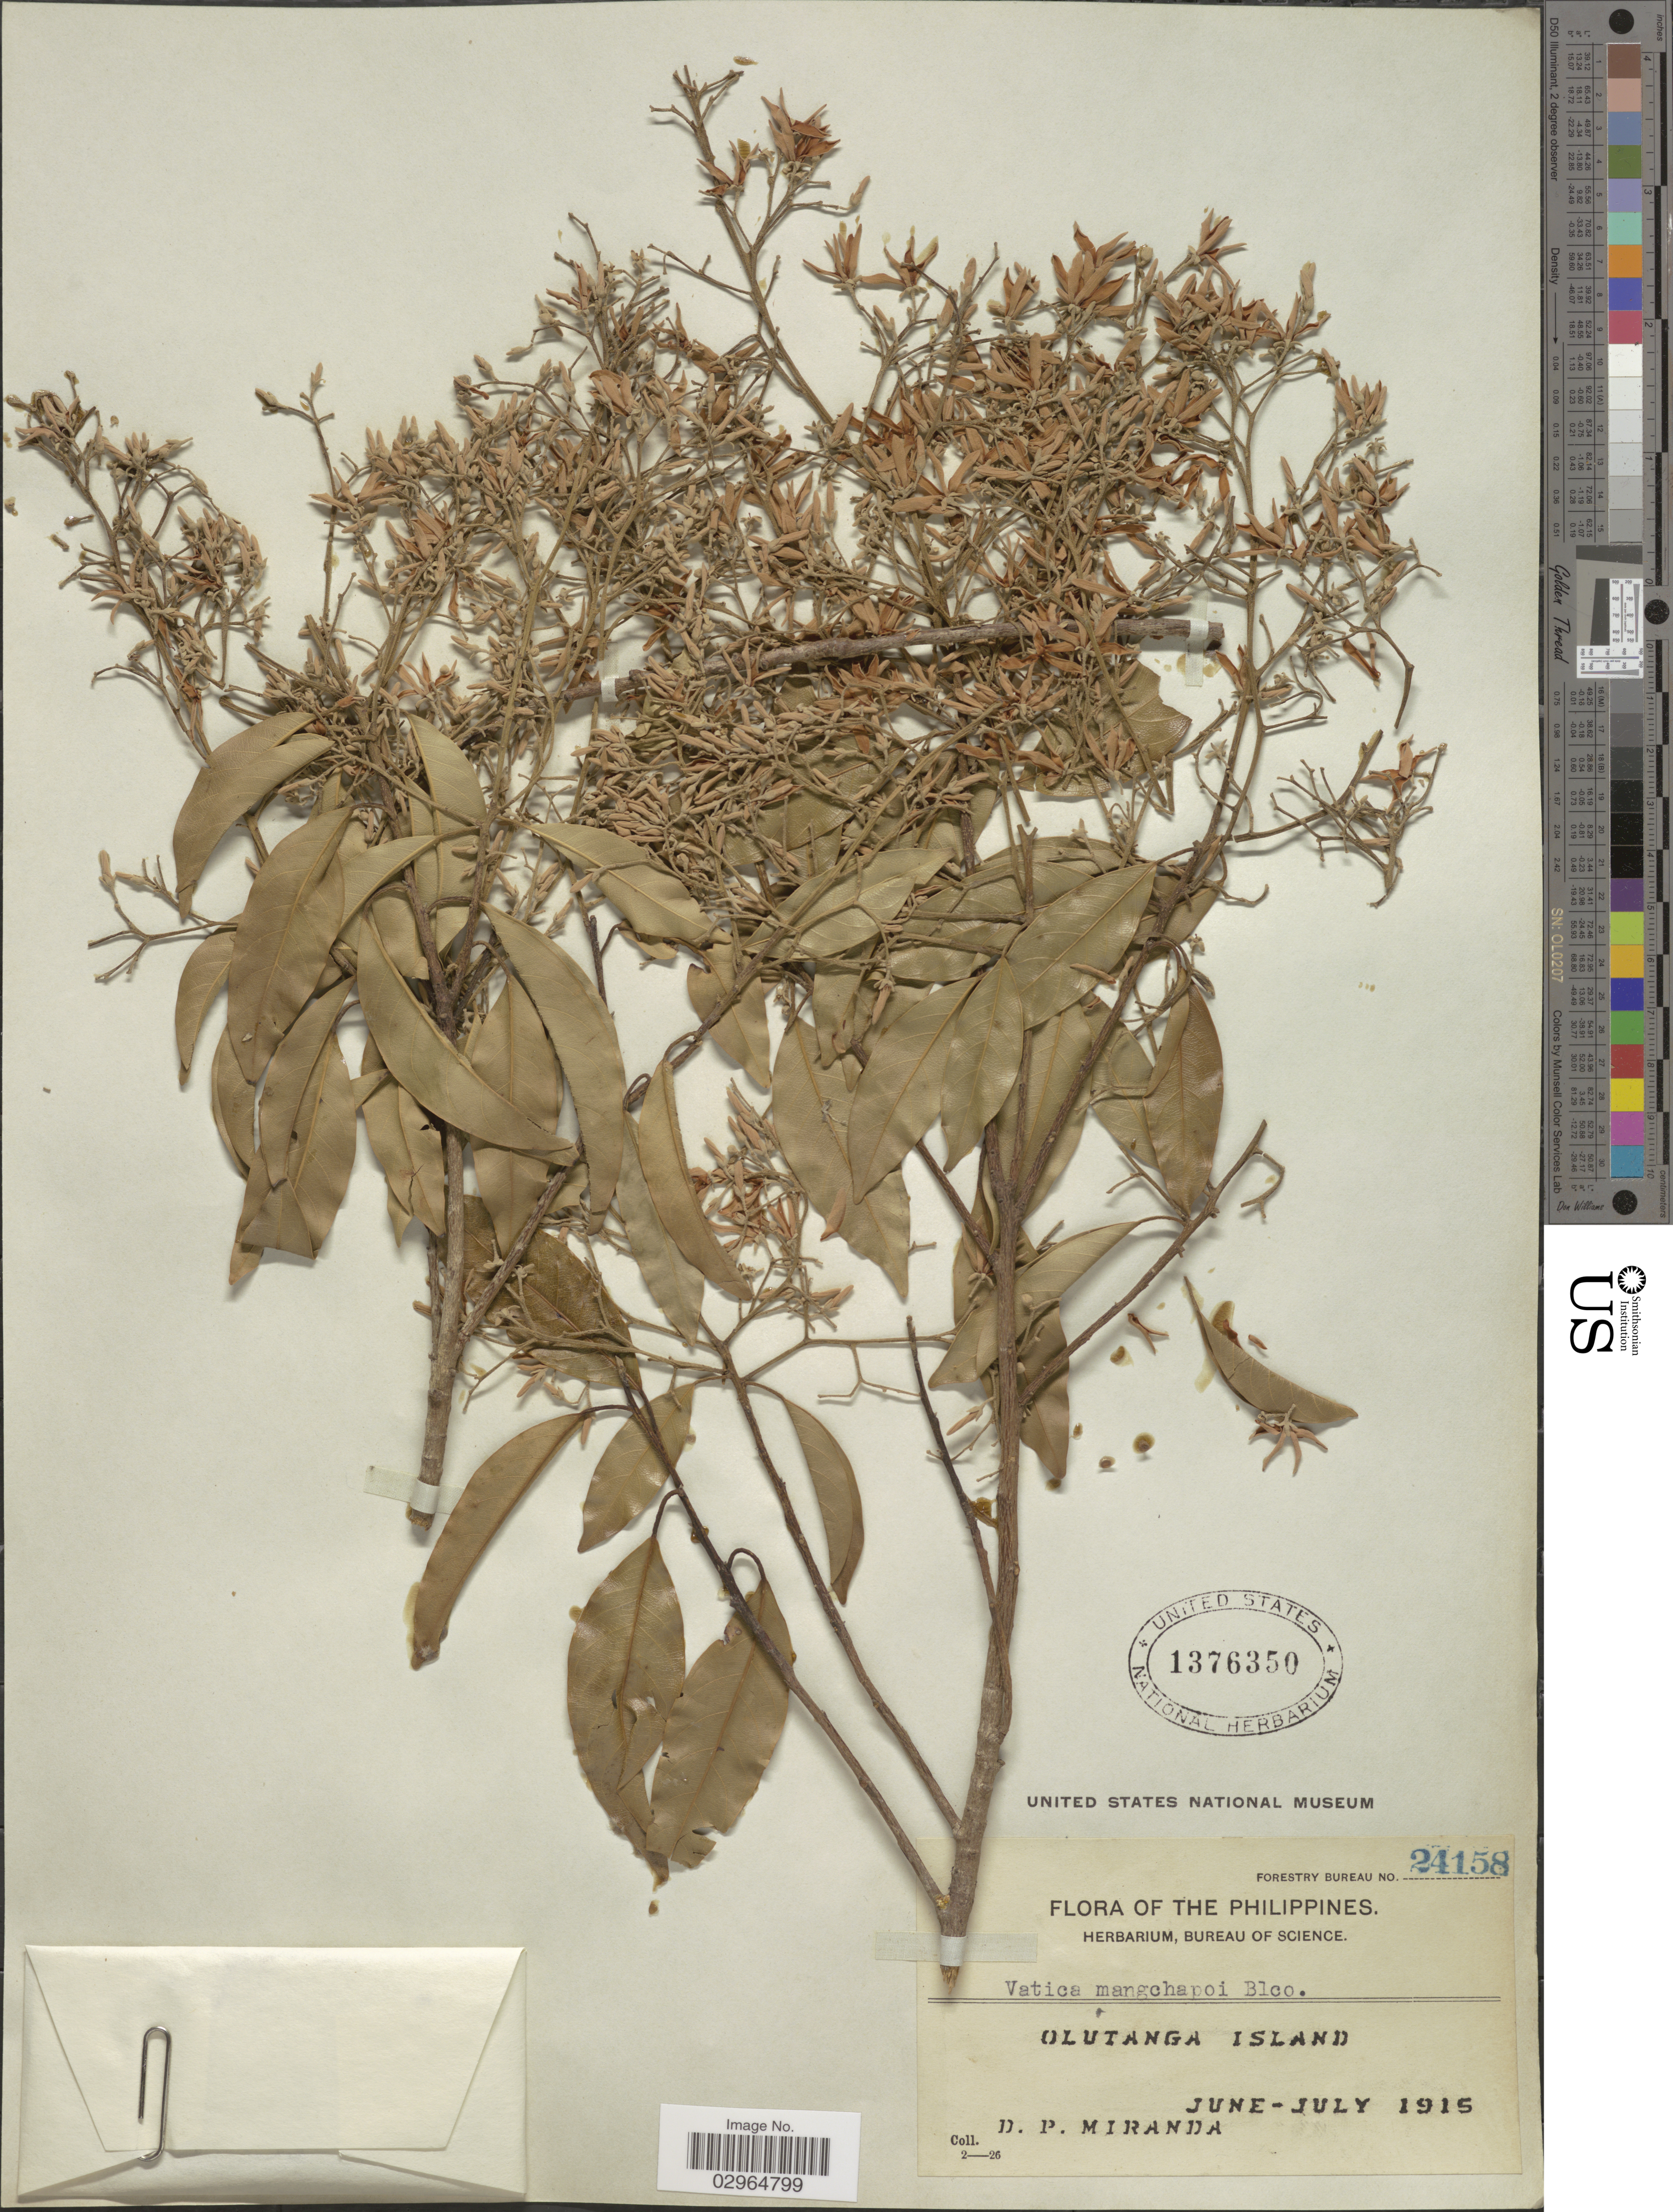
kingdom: Plantae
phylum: Tracheophyta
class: Magnoliopsida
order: Malvales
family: Dipterocarpaceae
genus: Vatica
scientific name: Vatica mangachapoi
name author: Blanco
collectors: D. P. Miranda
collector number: Forestry Bureau 24158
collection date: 1915-06/1915-07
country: Philippines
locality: Olutanga Island.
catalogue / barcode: US 1376350